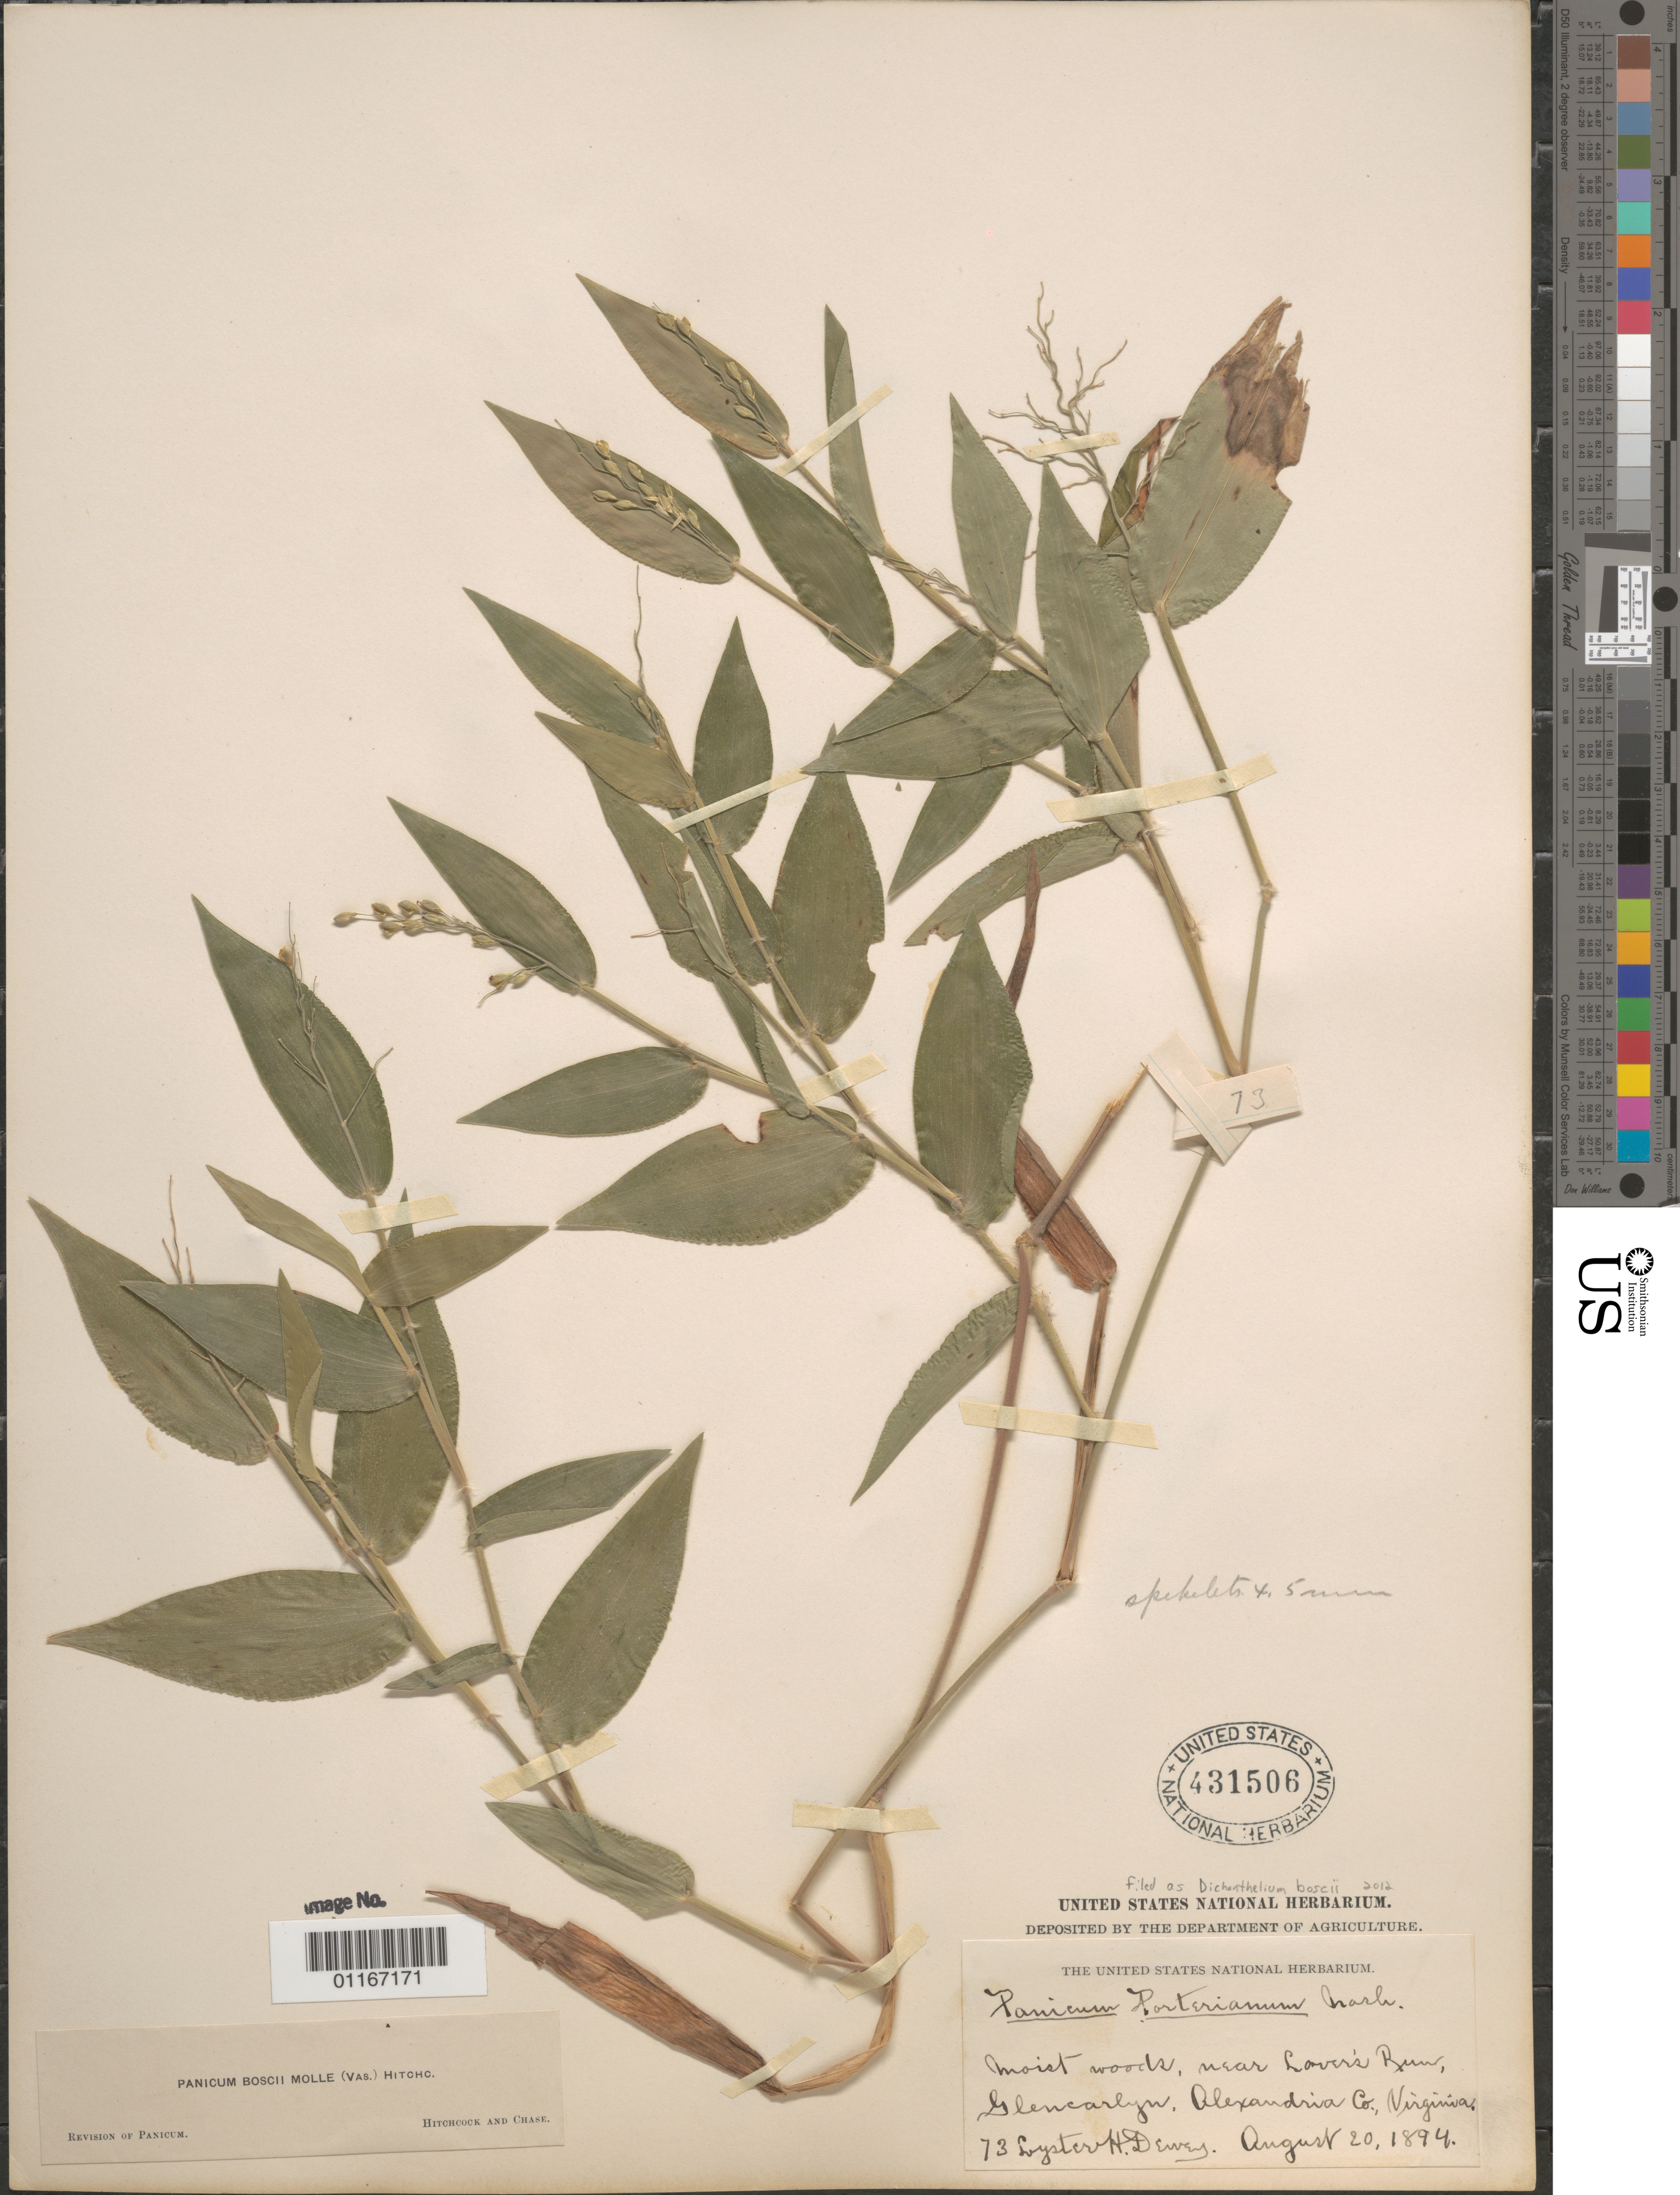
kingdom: Plantae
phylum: Tracheophyta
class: Liliopsida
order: Poales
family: Poaceae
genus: Dichanthelium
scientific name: Dichanthelium boscii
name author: (Poir.) Gould & C.A. Clark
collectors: L. H. Dewey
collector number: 73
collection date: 1894-08-20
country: United States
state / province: Virginia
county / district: City of Alexandria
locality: Moist woods, near Laver's Run, Glencarlyn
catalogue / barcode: US 431506